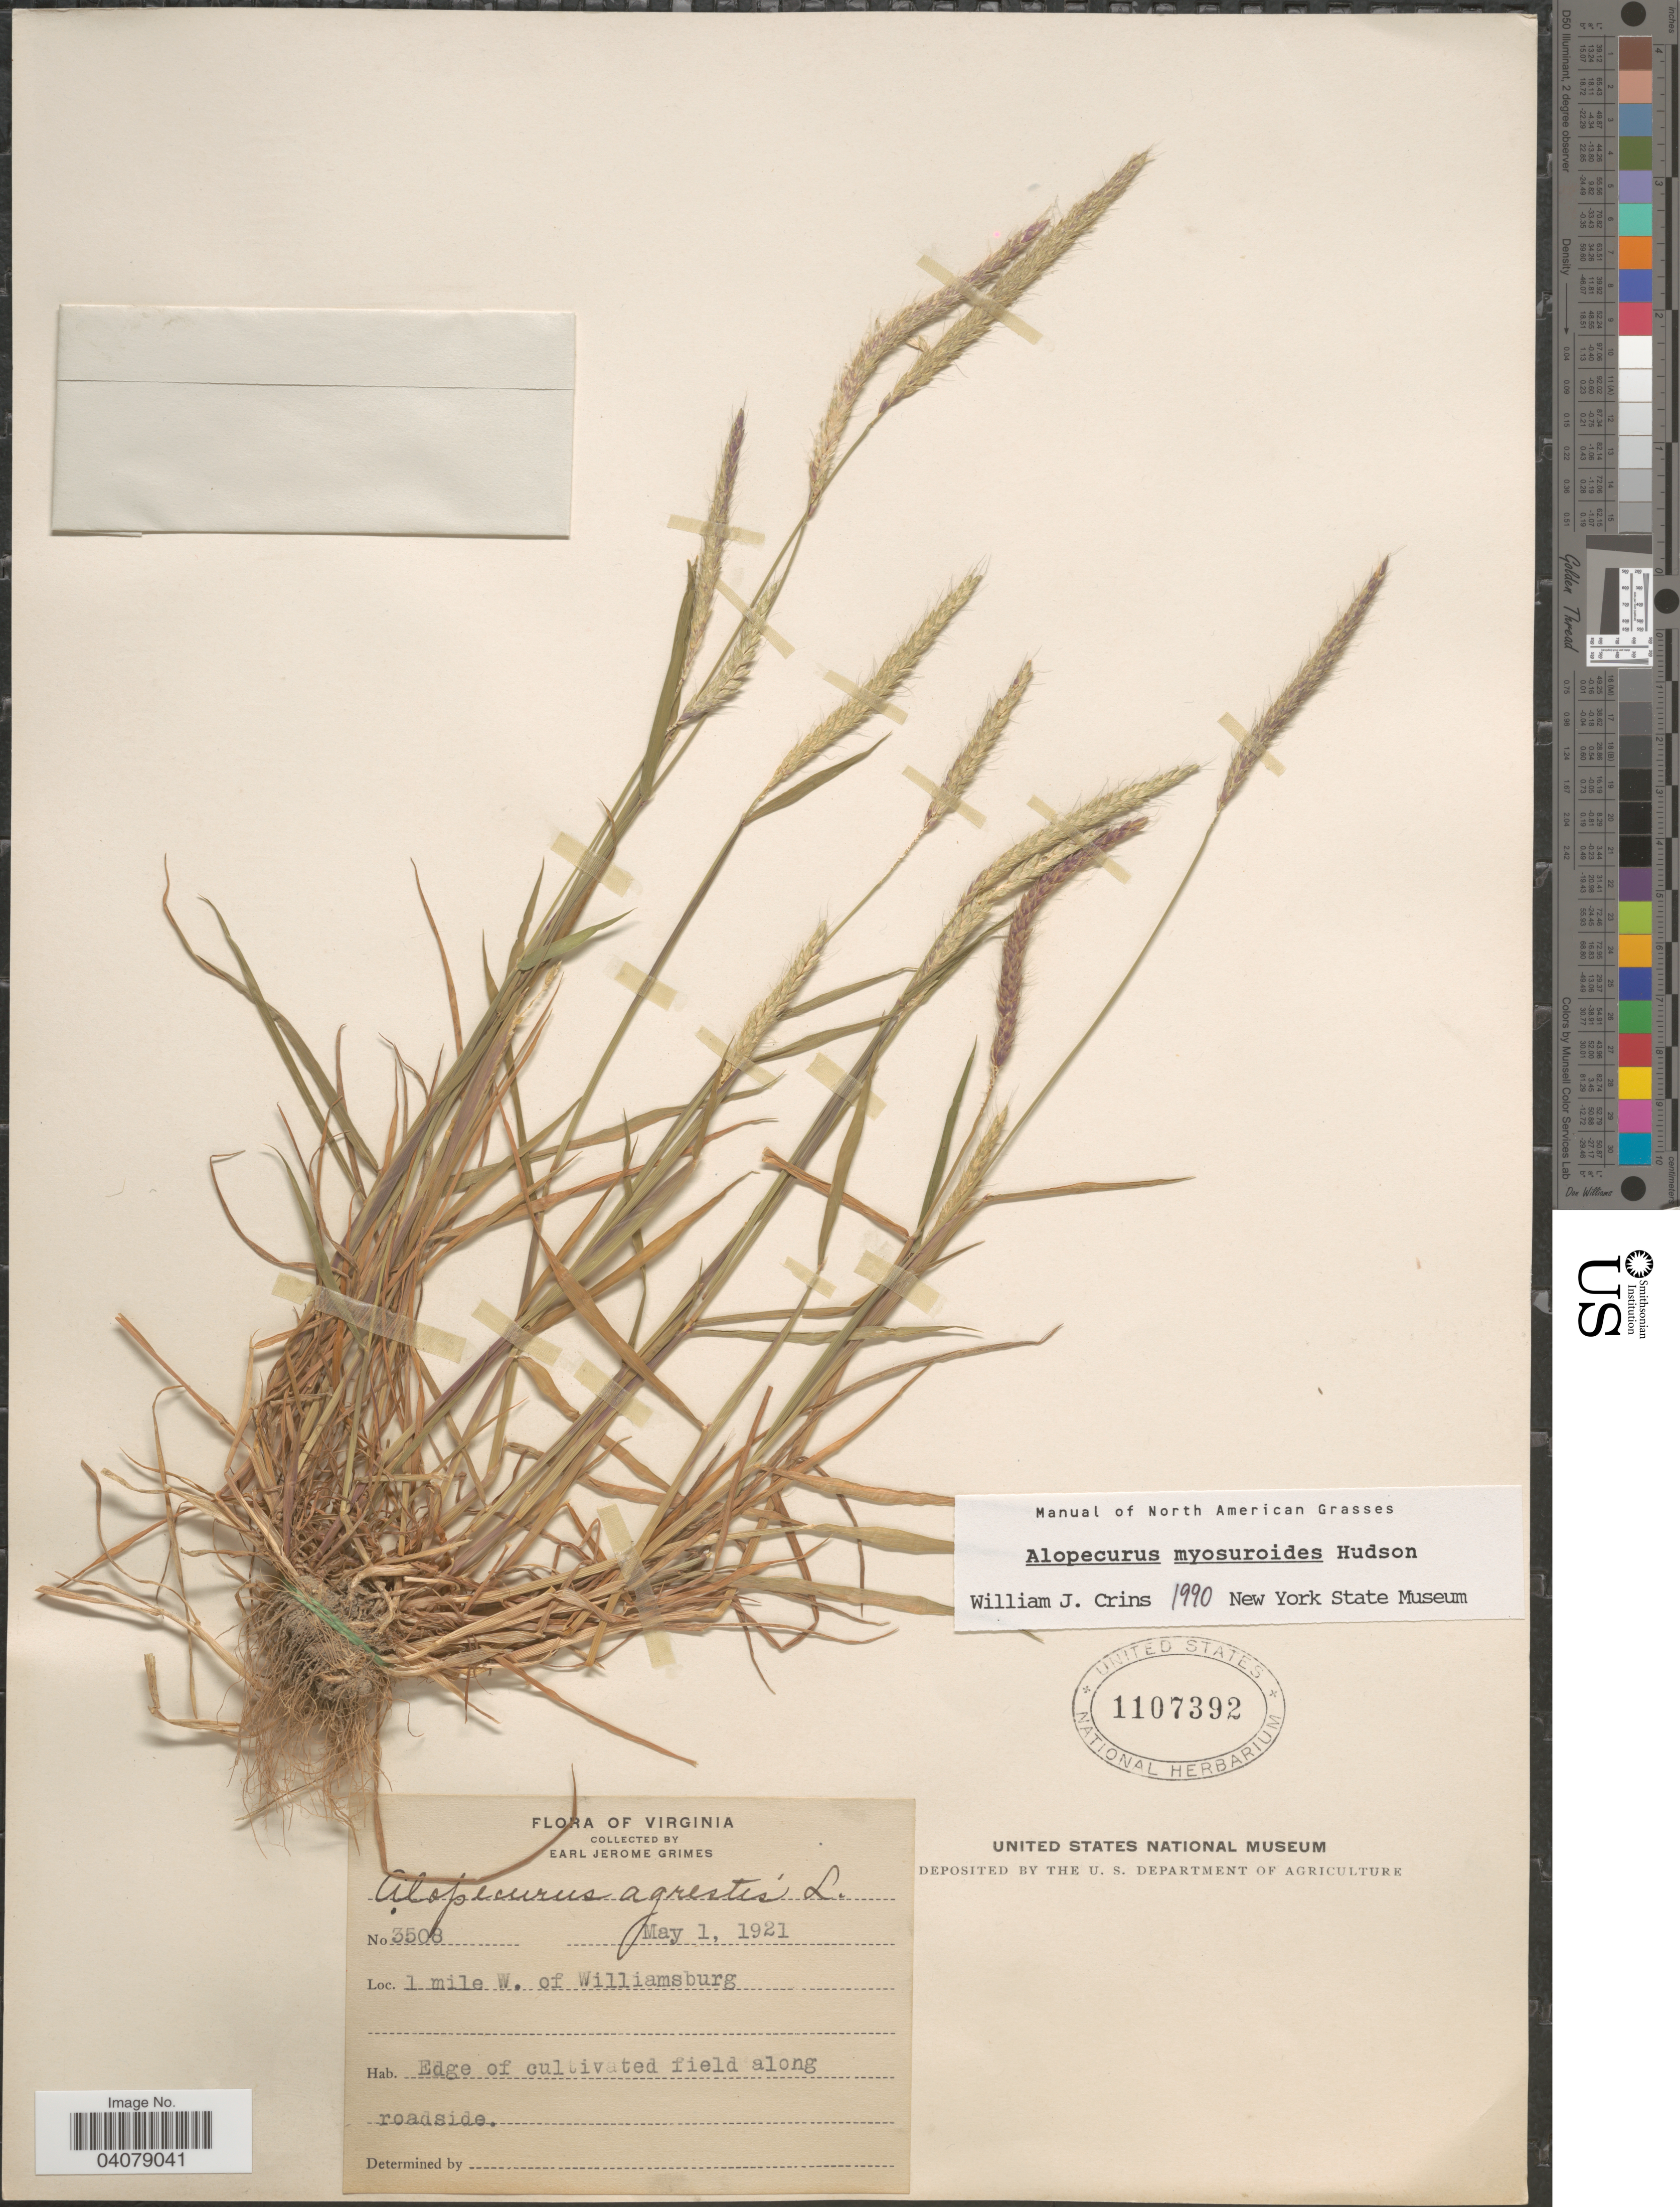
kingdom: Plantae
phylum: Tracheophyta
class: Liliopsida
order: Poales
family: Poaceae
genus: Alopecurus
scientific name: Alopecurus myosuroides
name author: Huds.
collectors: E. J. Grimes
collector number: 3508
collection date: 1921-05-01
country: United States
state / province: Virginia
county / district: City of Williamsburg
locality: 1 mile W. of Williamsburg.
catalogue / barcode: US 1107392